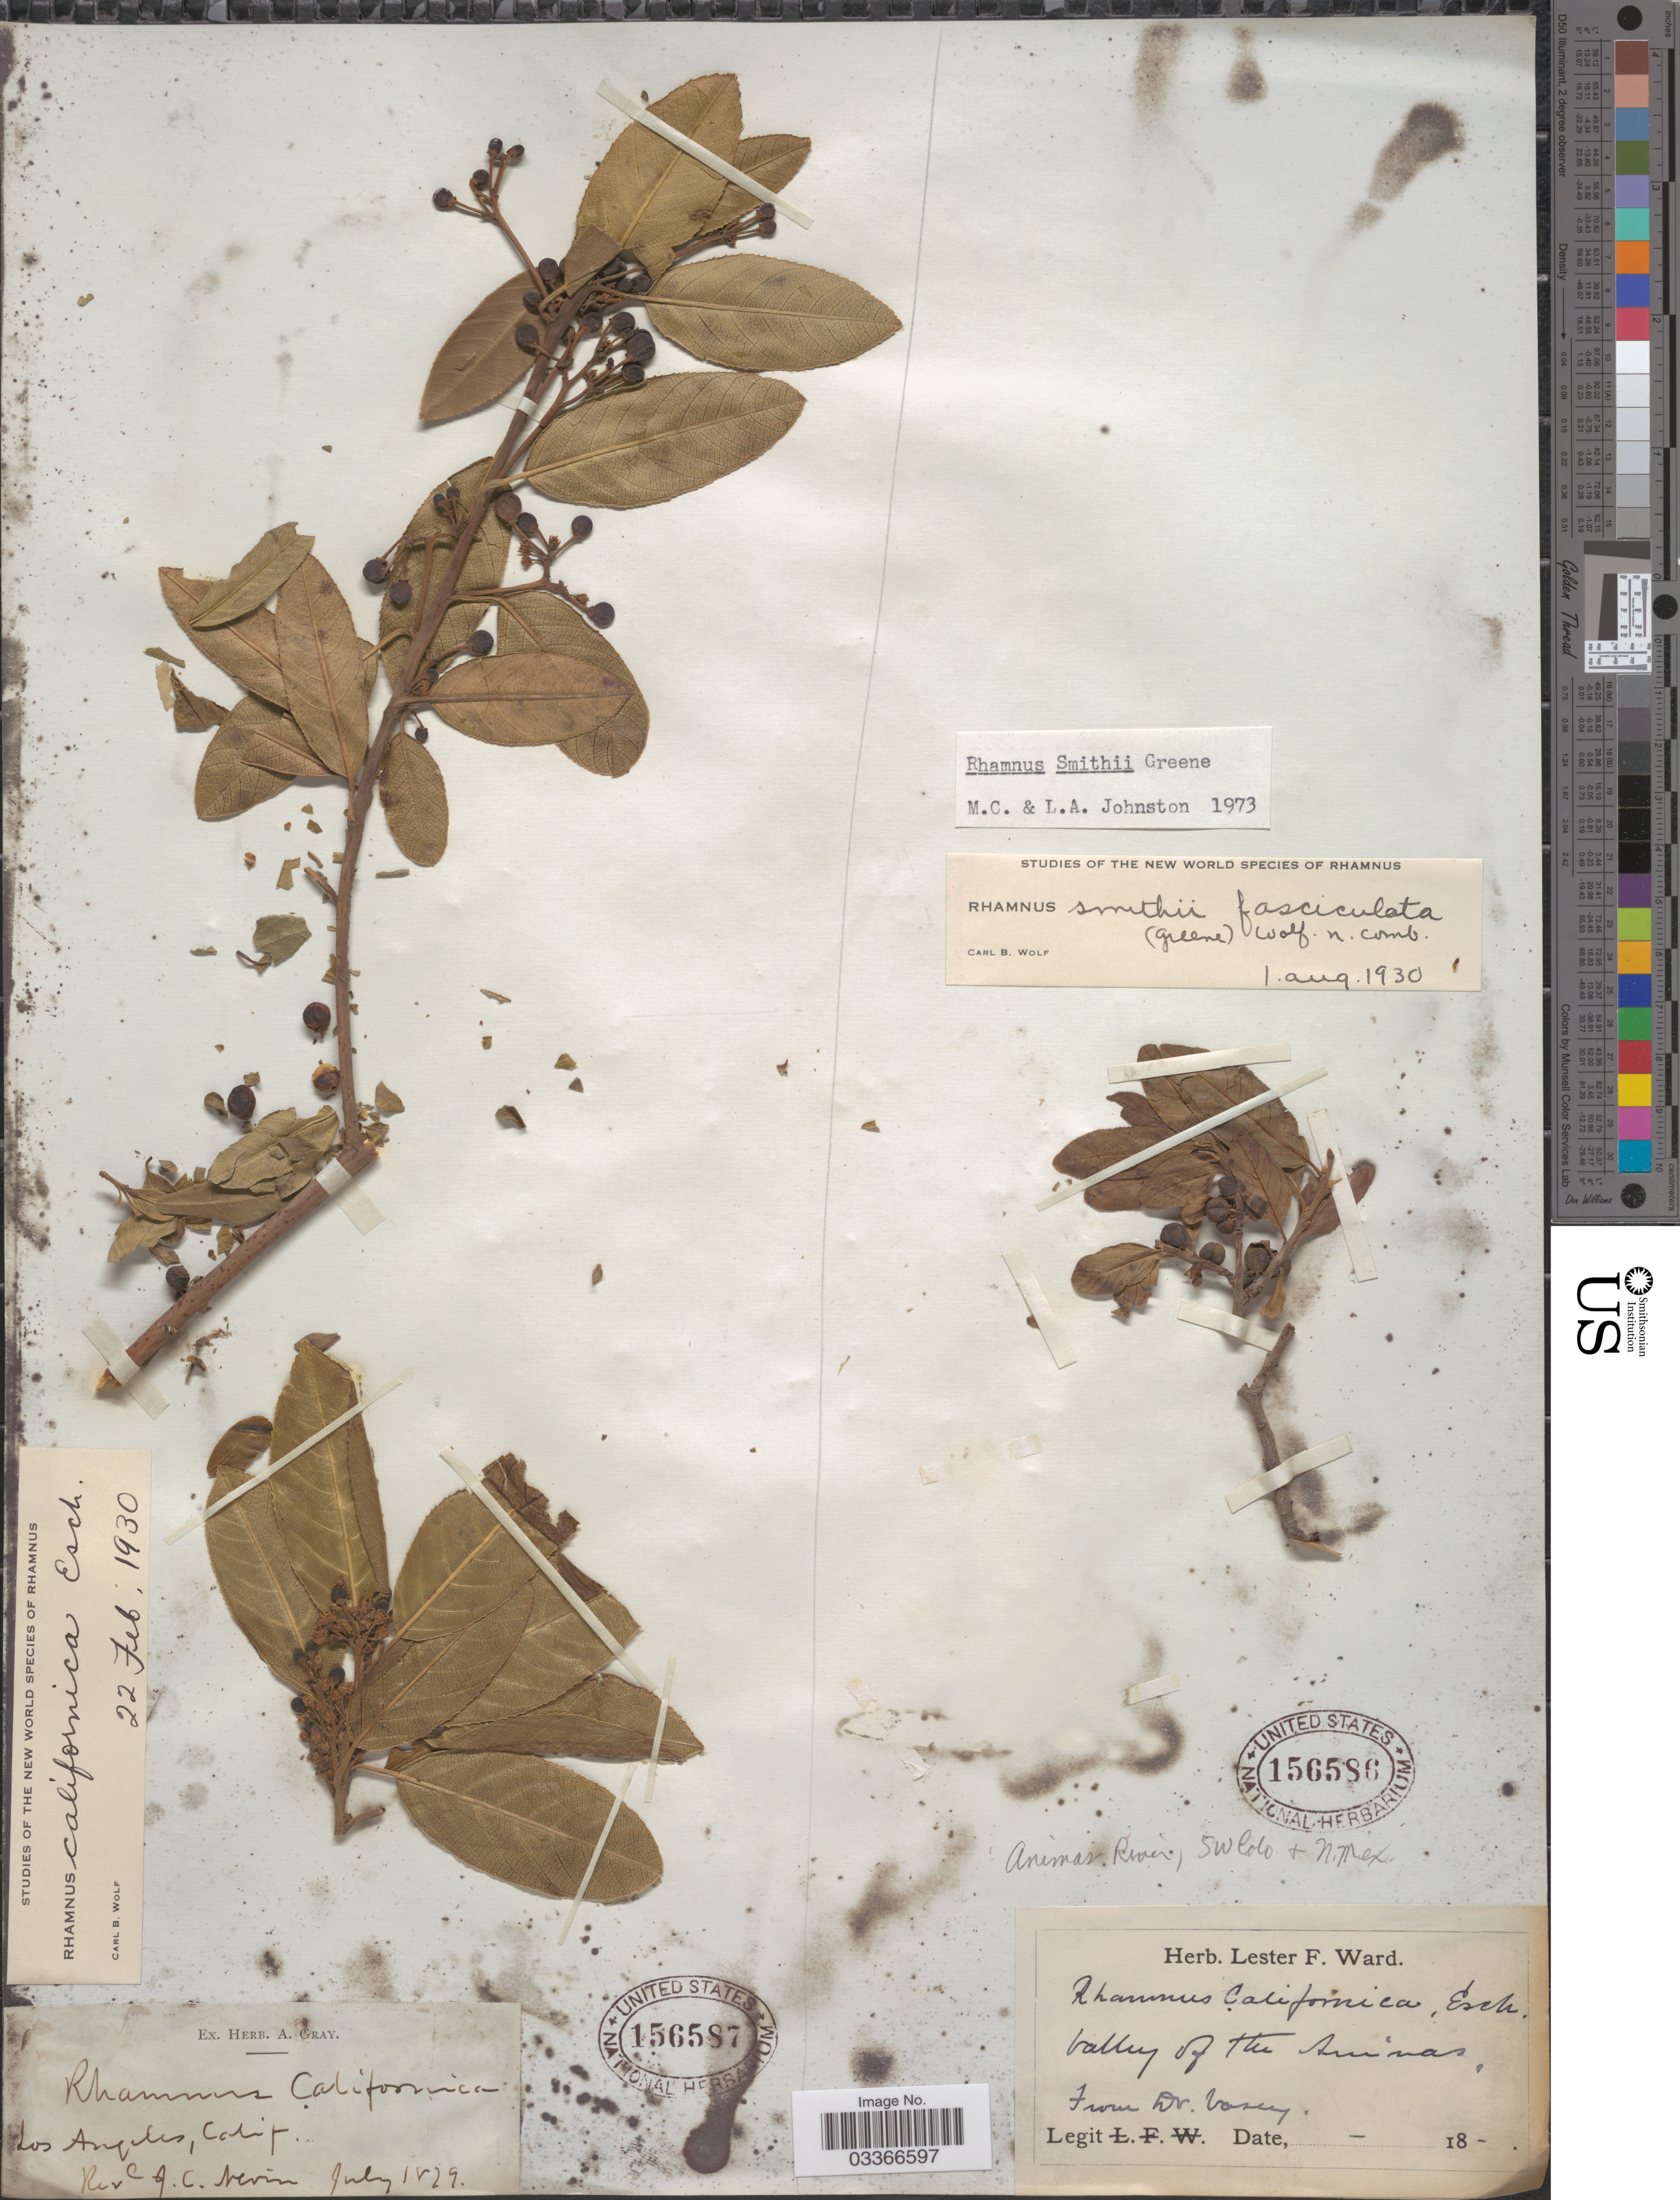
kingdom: Plantae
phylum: Tracheophyta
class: Magnoliopsida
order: Rosales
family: Rhamnaceae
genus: Rhamnus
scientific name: Rhamnus smithii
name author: Greene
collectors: J. Nevin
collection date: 1829-07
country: United States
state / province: California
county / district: Los Angeles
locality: Los Angeles.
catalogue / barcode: US 156587-2